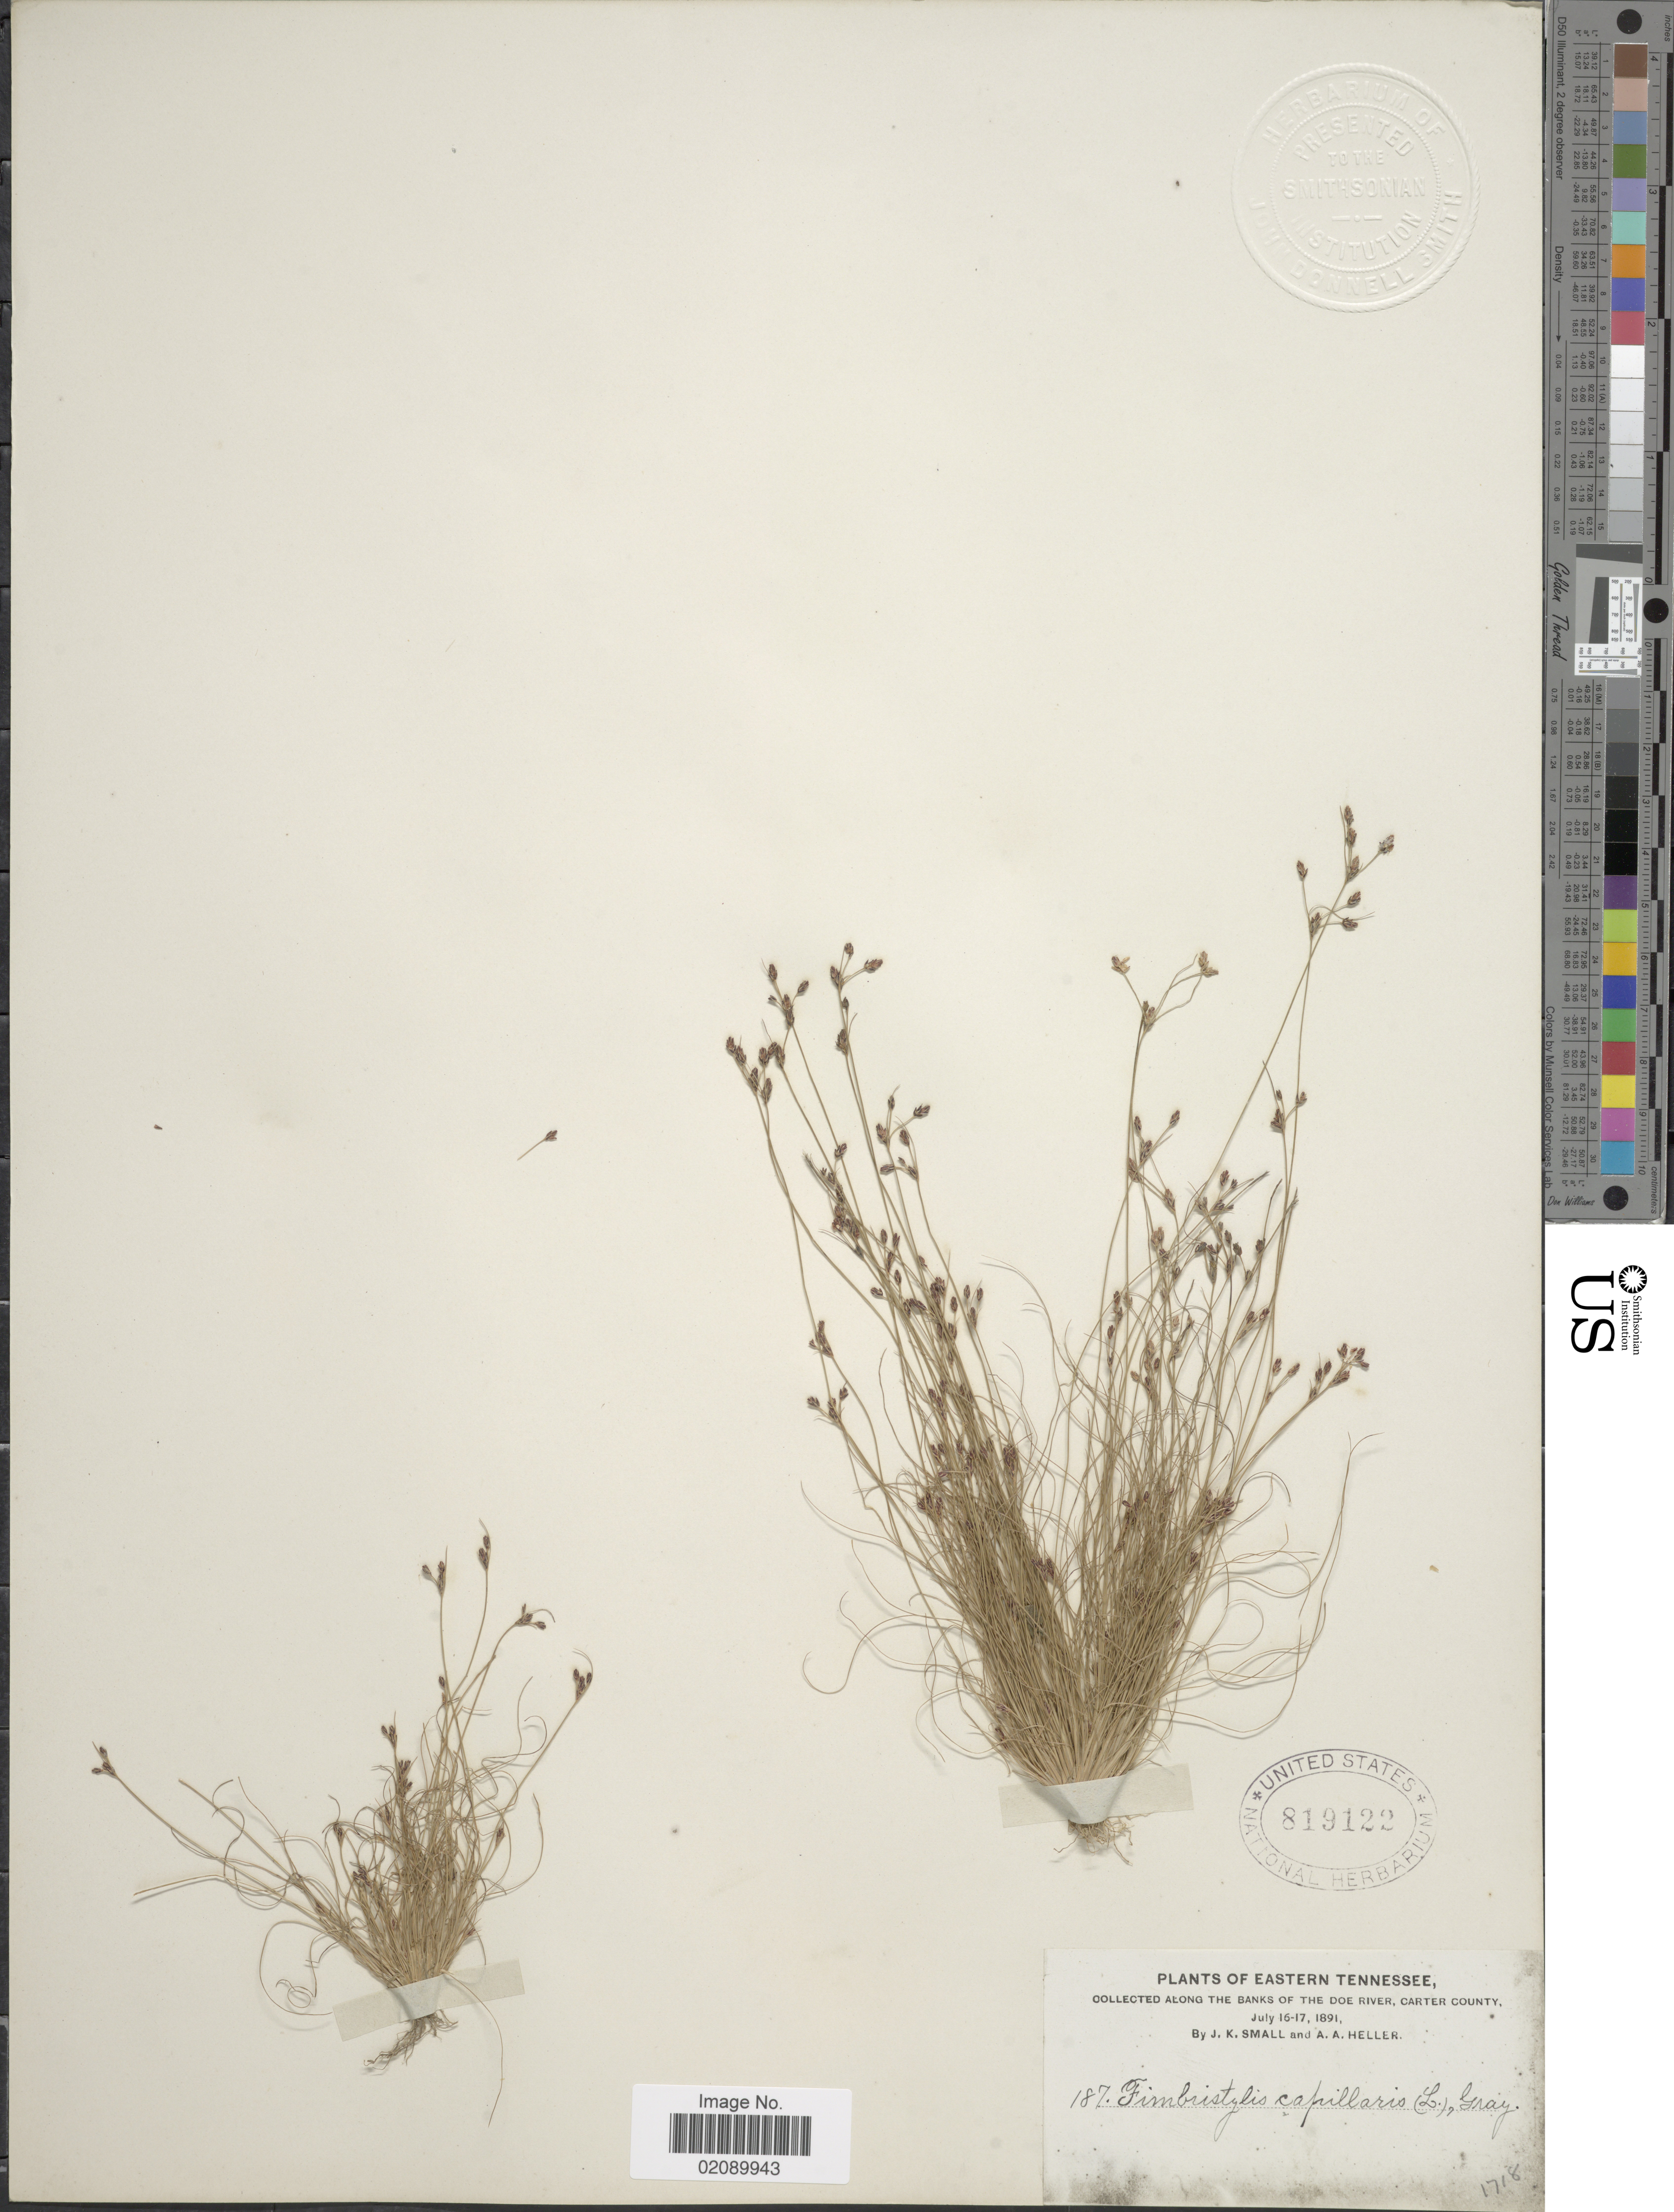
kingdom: Plantae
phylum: Tracheophyta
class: Liliopsida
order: Poales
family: Cyperaceae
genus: Bulbostylis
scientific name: Bulbostylis capillaris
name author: (L.) Kunth ex C.B. Clarke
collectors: J. K. Small & A. A. Heller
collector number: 187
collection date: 1891-07-16/1891-07-17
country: United States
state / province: Tennessee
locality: Eastern Tennessee. Along the banks of the Doe River, Carter County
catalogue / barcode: US 819122